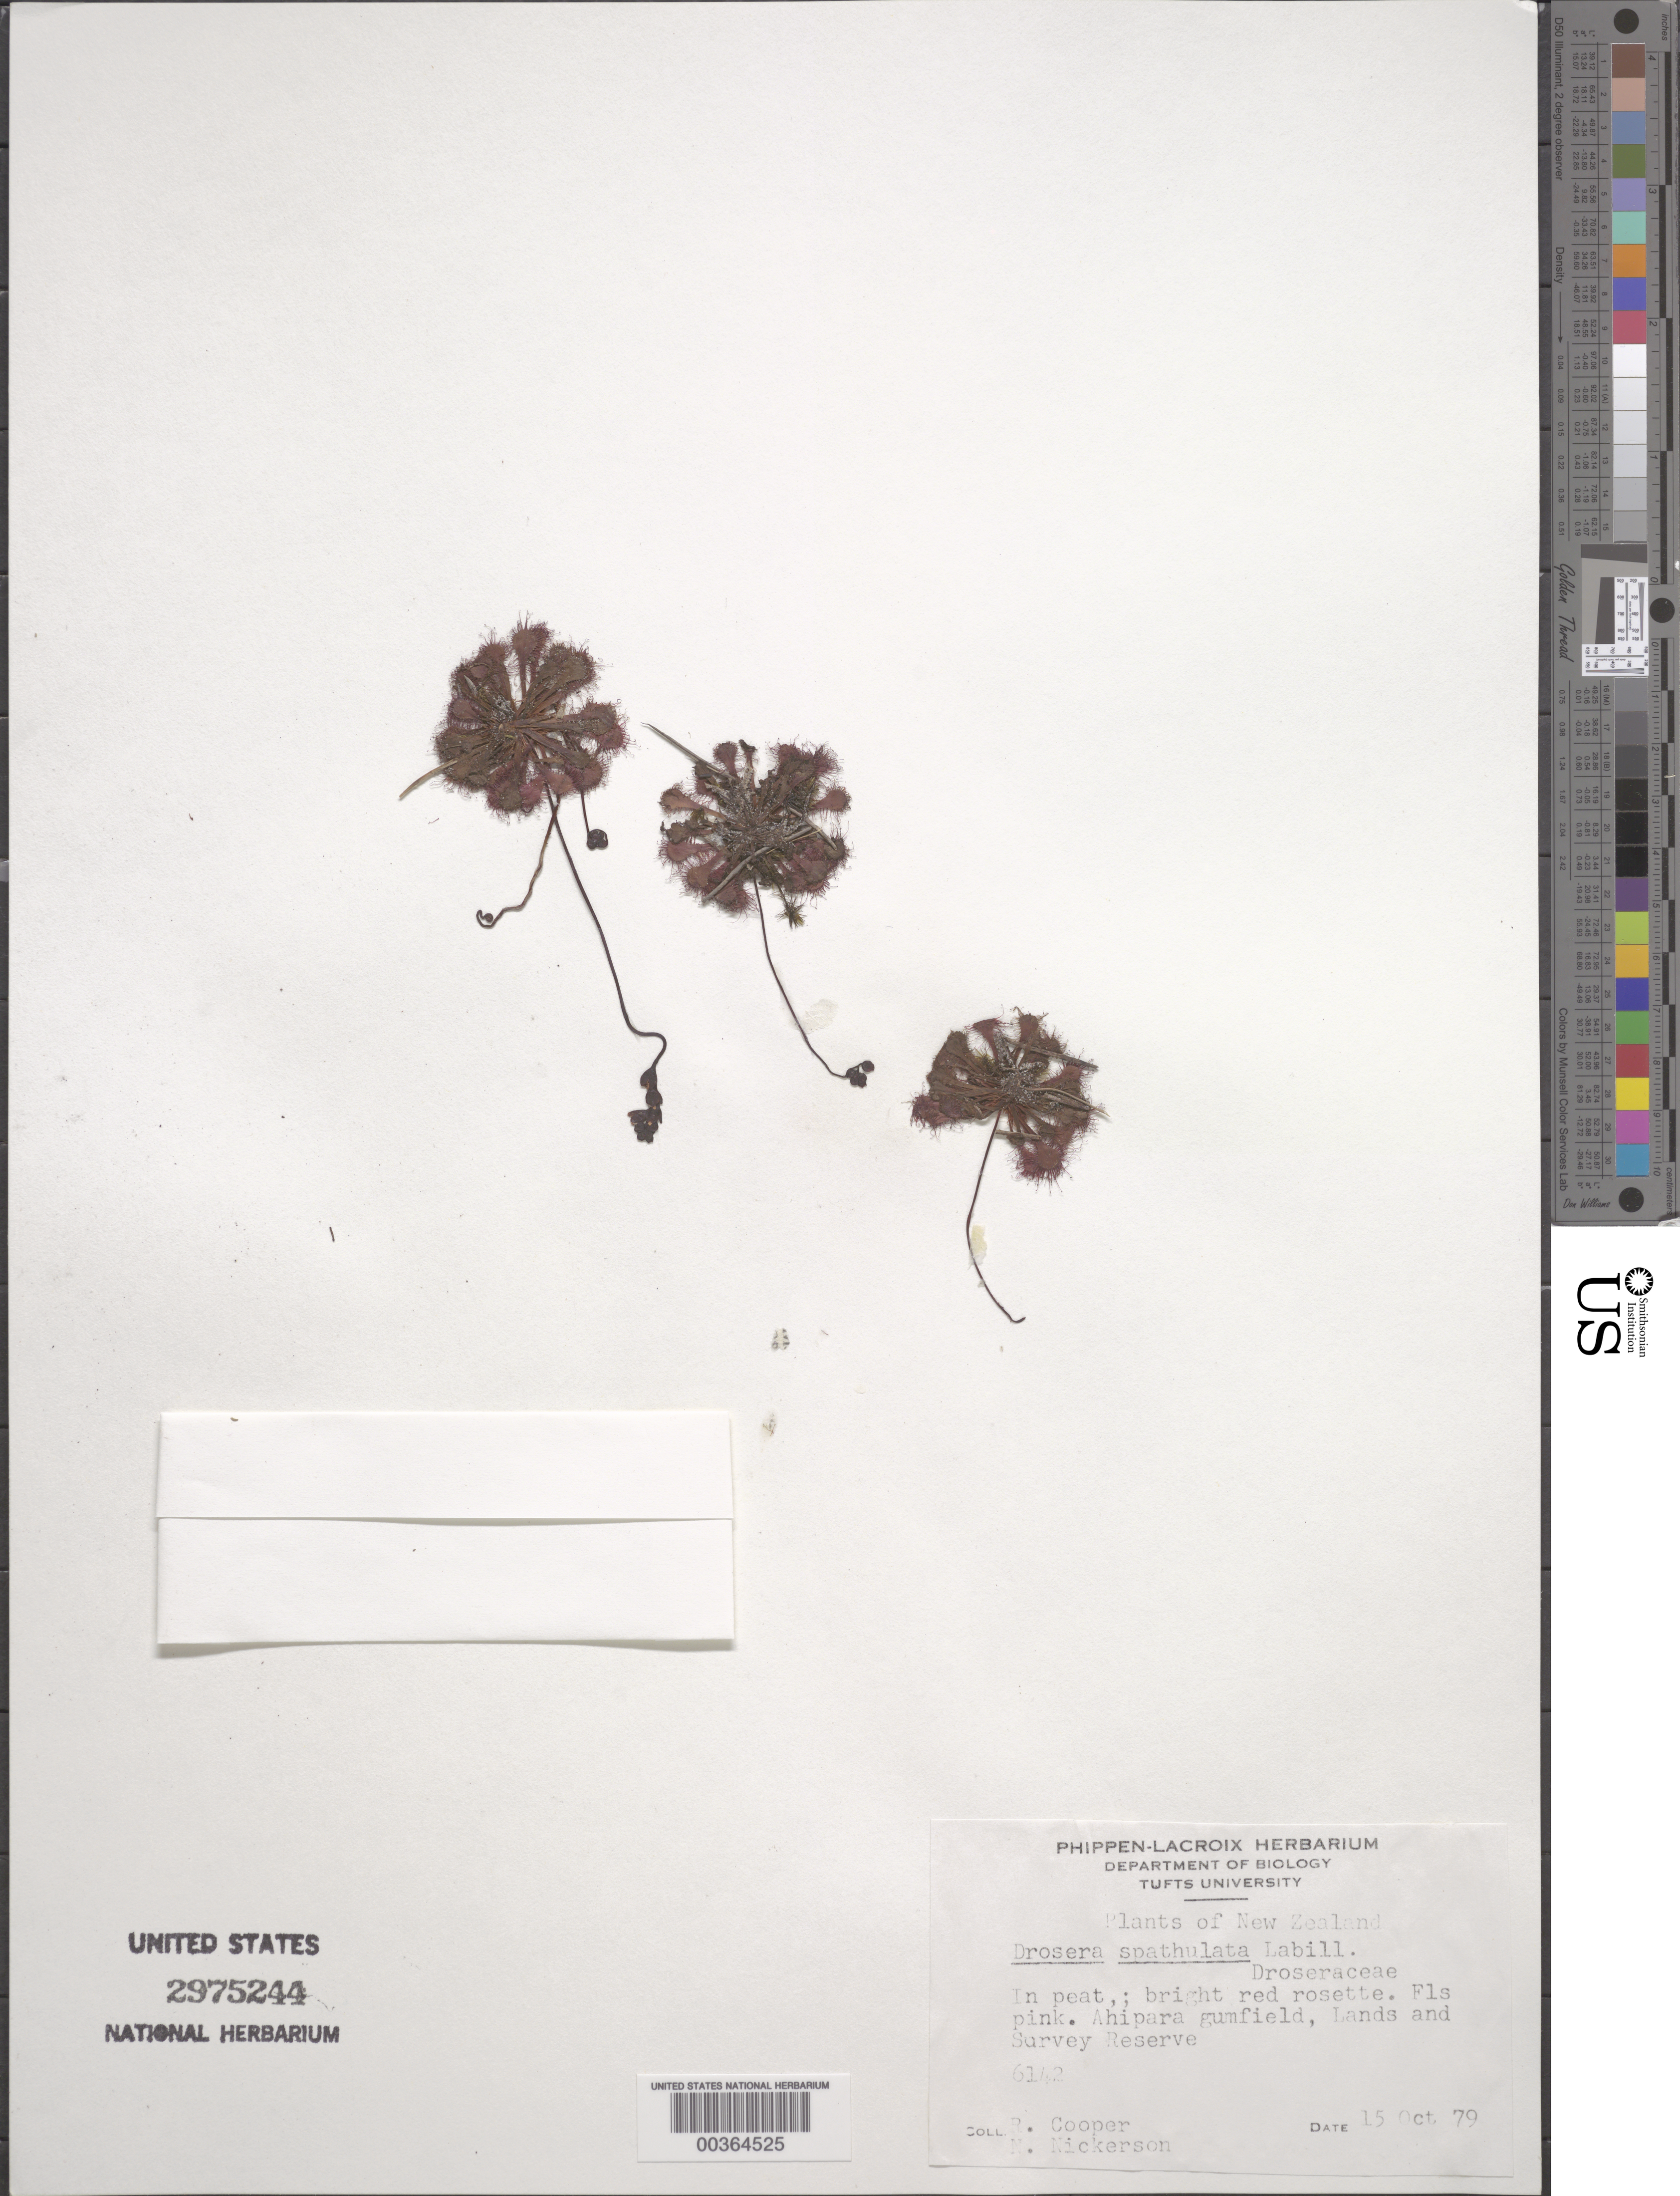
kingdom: Plantae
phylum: Tracheophyta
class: Magnoliopsida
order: Caryophyllales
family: Droseraceae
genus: Drosera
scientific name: Drosera spathulata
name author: Labill.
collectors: R. Cooper & N. Nickerson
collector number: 6142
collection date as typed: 15 Oct 1979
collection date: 1979-10-15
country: New Zealand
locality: Ahipara gumfield, lands and survey reserve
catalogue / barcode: US 2975244